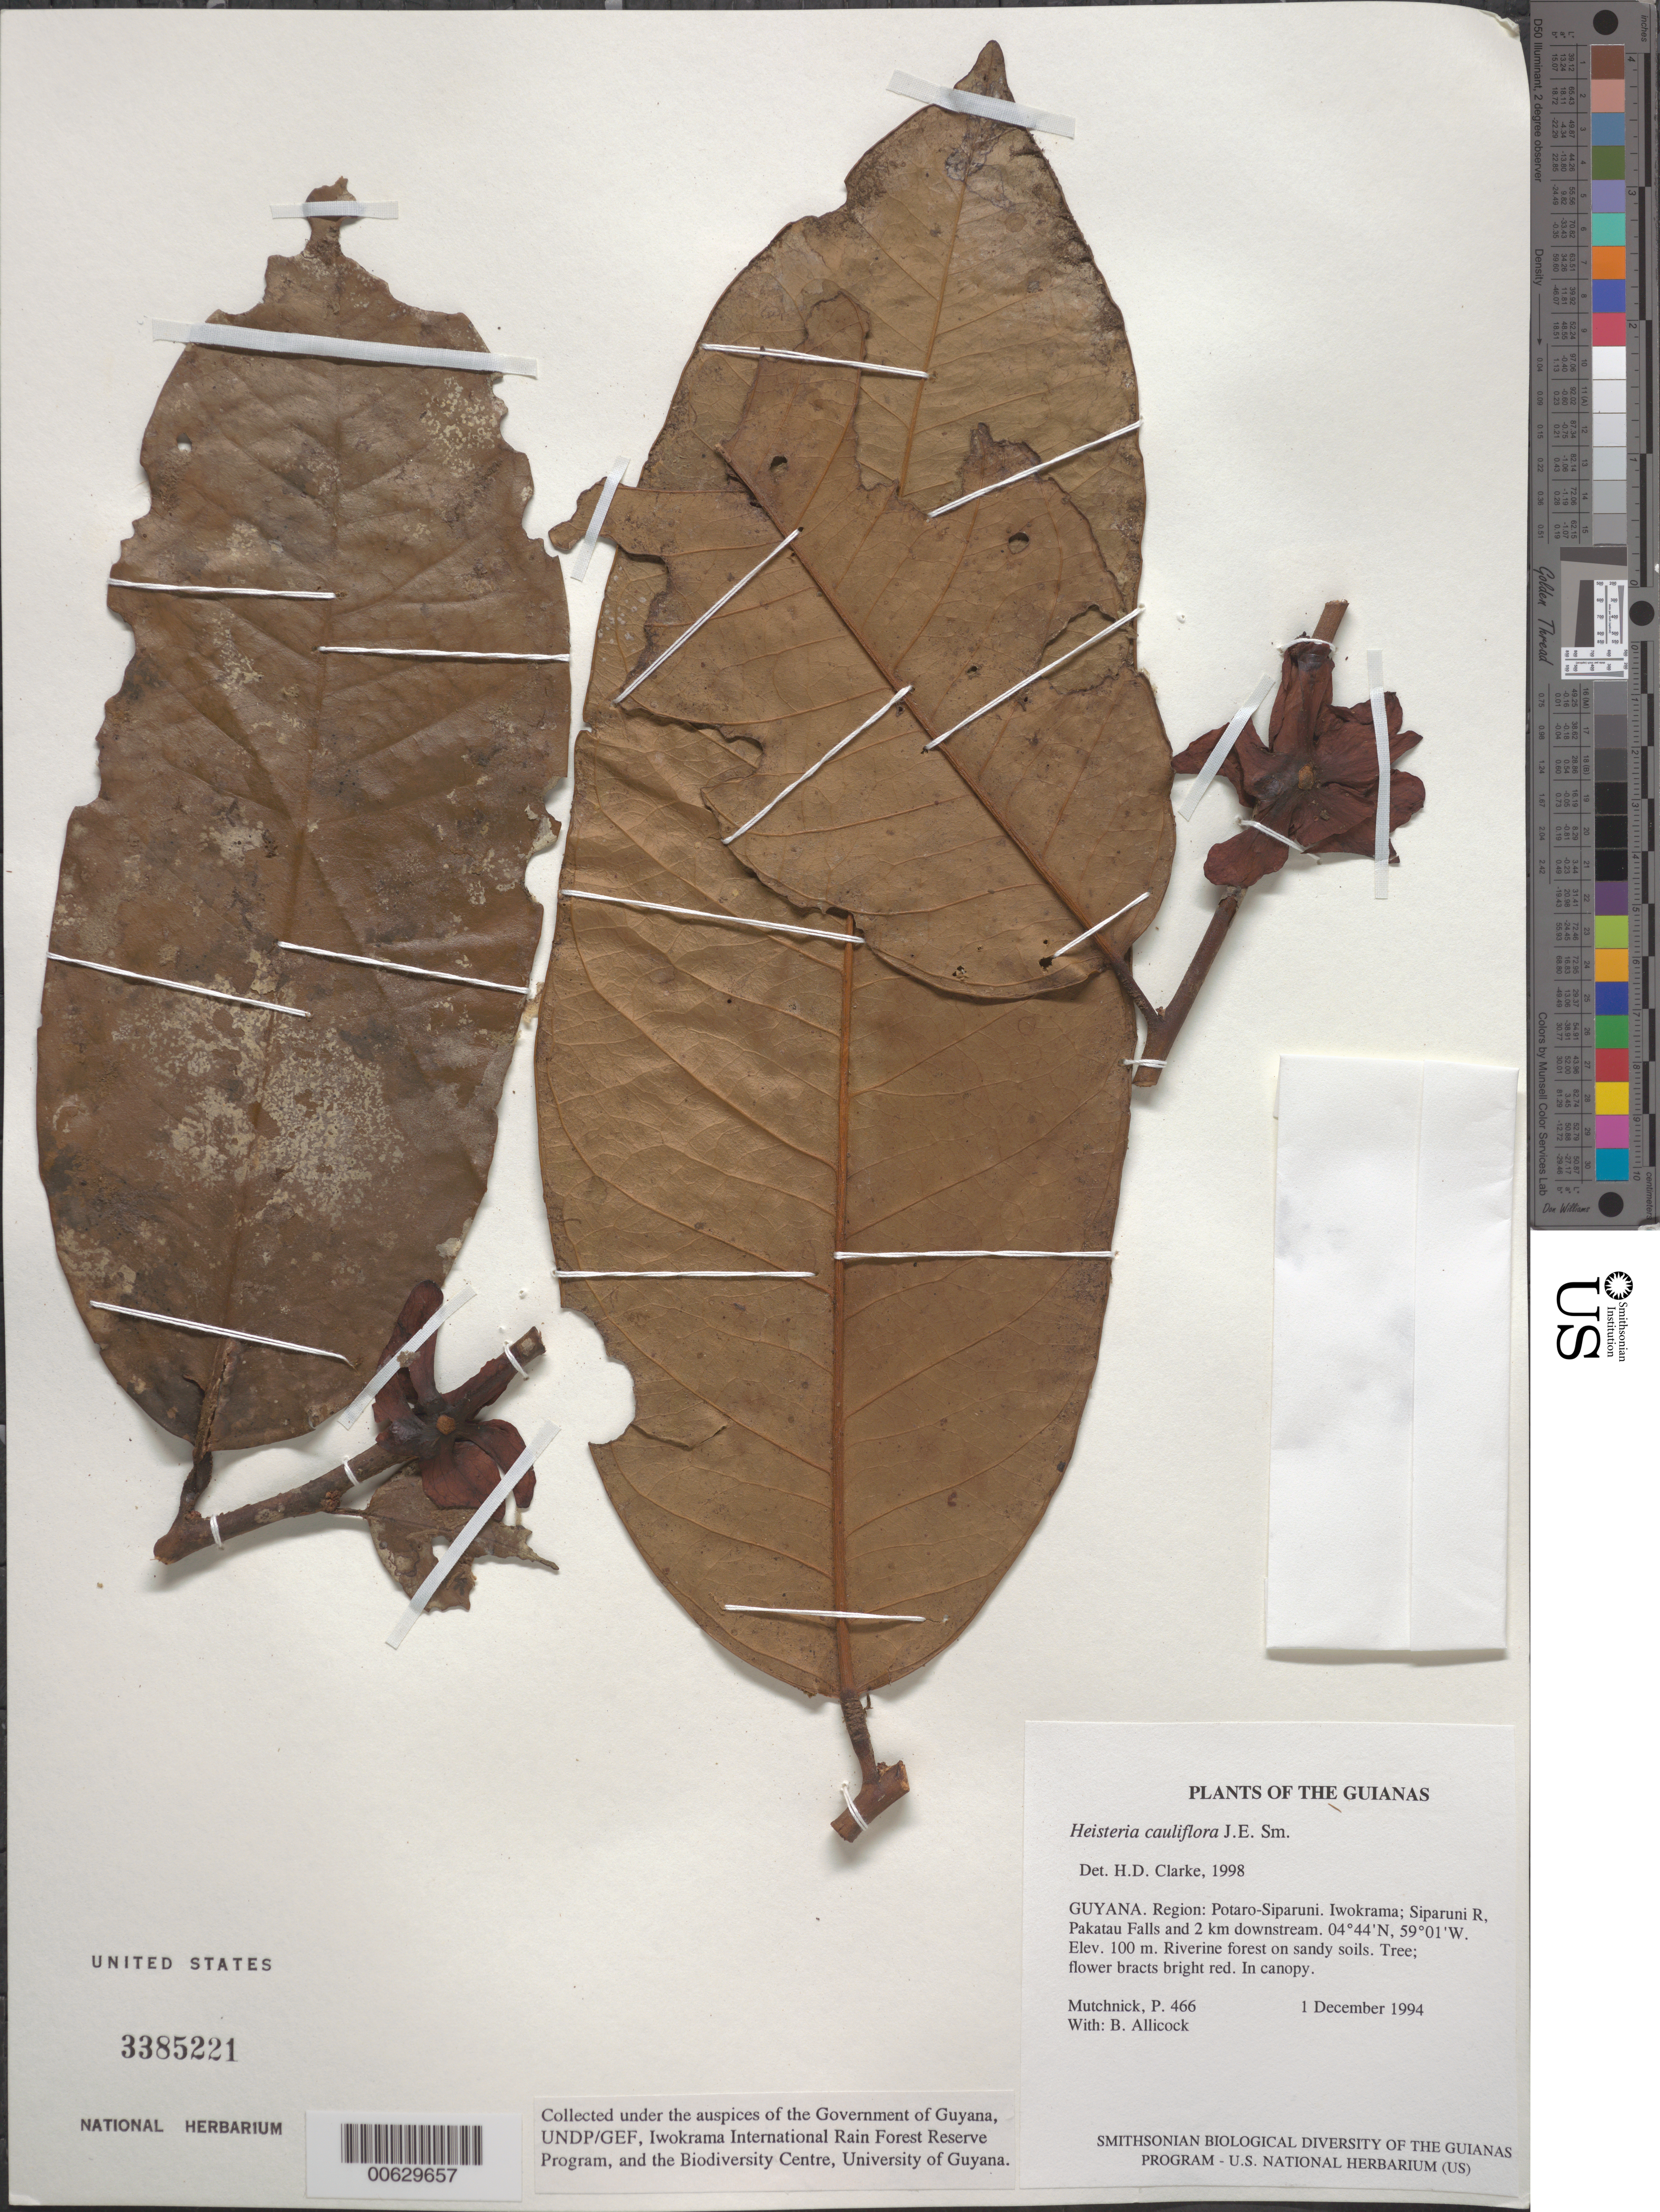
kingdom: Plantae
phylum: Tracheophyta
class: Magnoliopsida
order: Santalales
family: Erythropalaceae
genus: Heisteria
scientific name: Heisteria cauliflora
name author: Sm.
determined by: Sewell, M.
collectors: P. Mutchnick & B. Allicock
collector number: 466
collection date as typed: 1 December 1994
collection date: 1994-12-01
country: Guyana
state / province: Potaro-Siparuni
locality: Iwokrama; Siparuni R, Pakatau Falls and 2 km downstream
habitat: Riverine forest on sandy soils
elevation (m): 100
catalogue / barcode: US 3385221